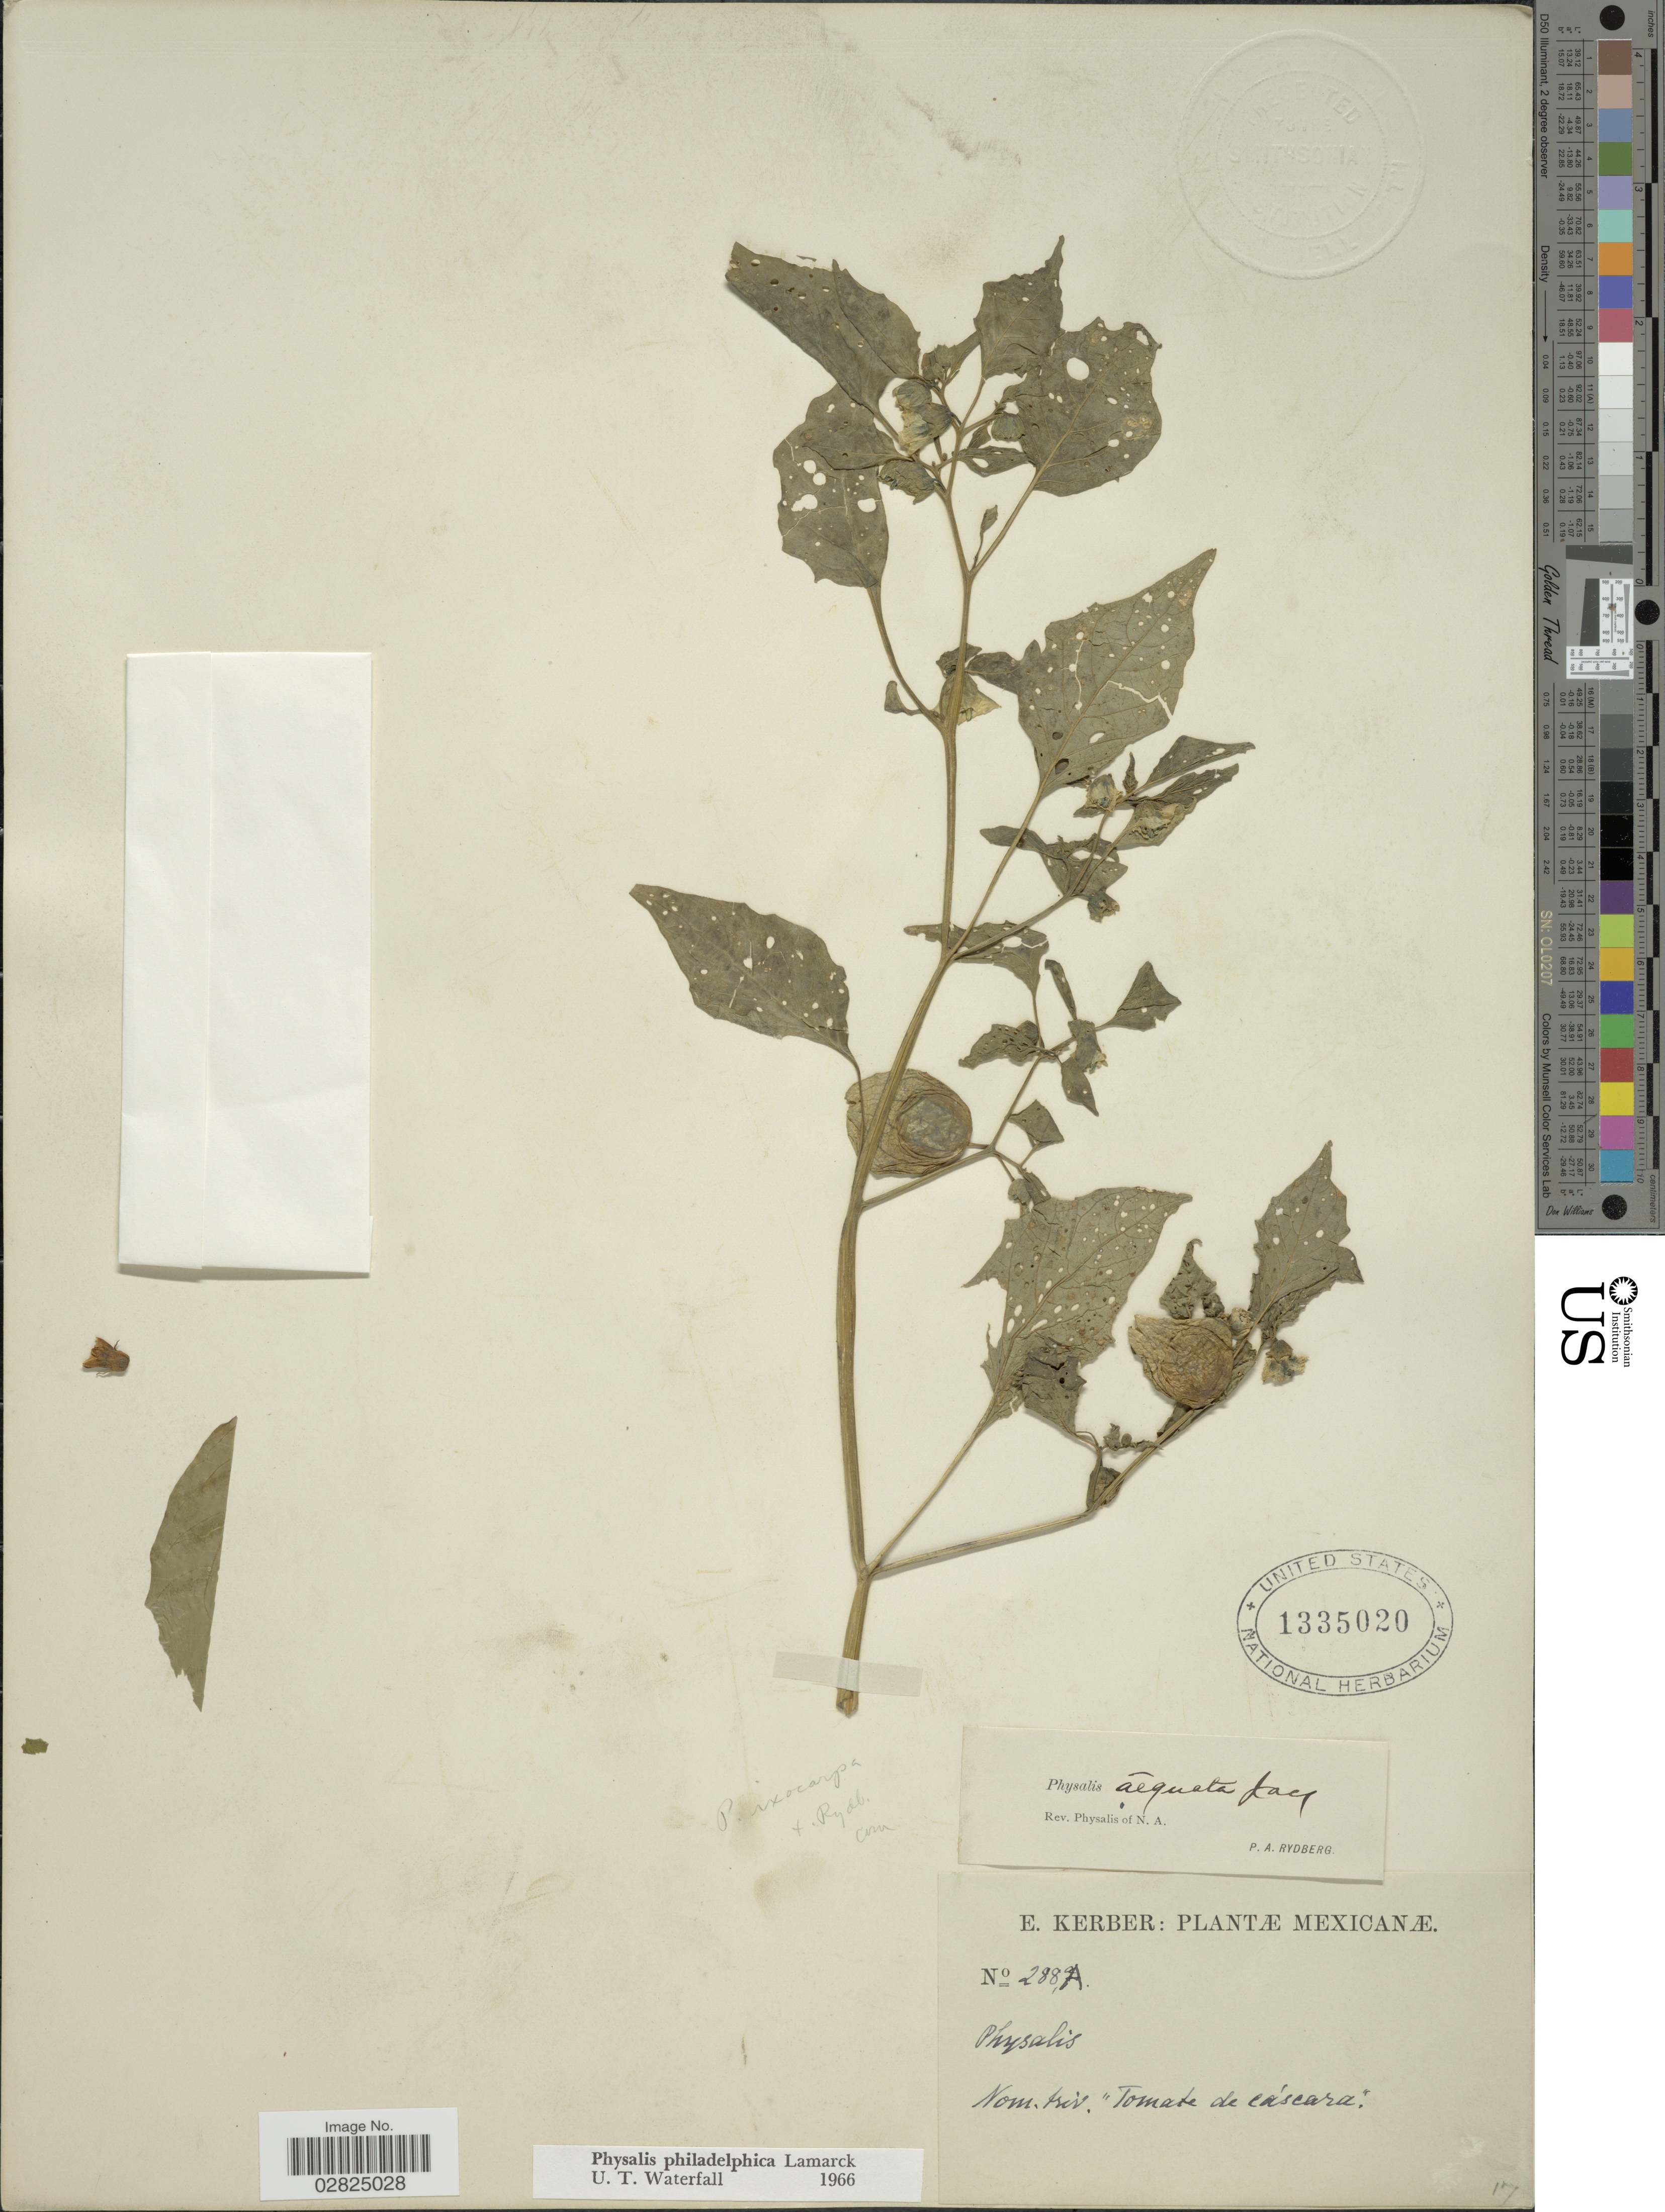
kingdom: Plantae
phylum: Tracheophyta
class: Magnoliopsida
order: Solanales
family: Solanaceae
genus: Physalis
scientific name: Physalis philadelphica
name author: Lam.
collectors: E. Kerber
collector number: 288A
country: Mexico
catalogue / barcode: US 1335020